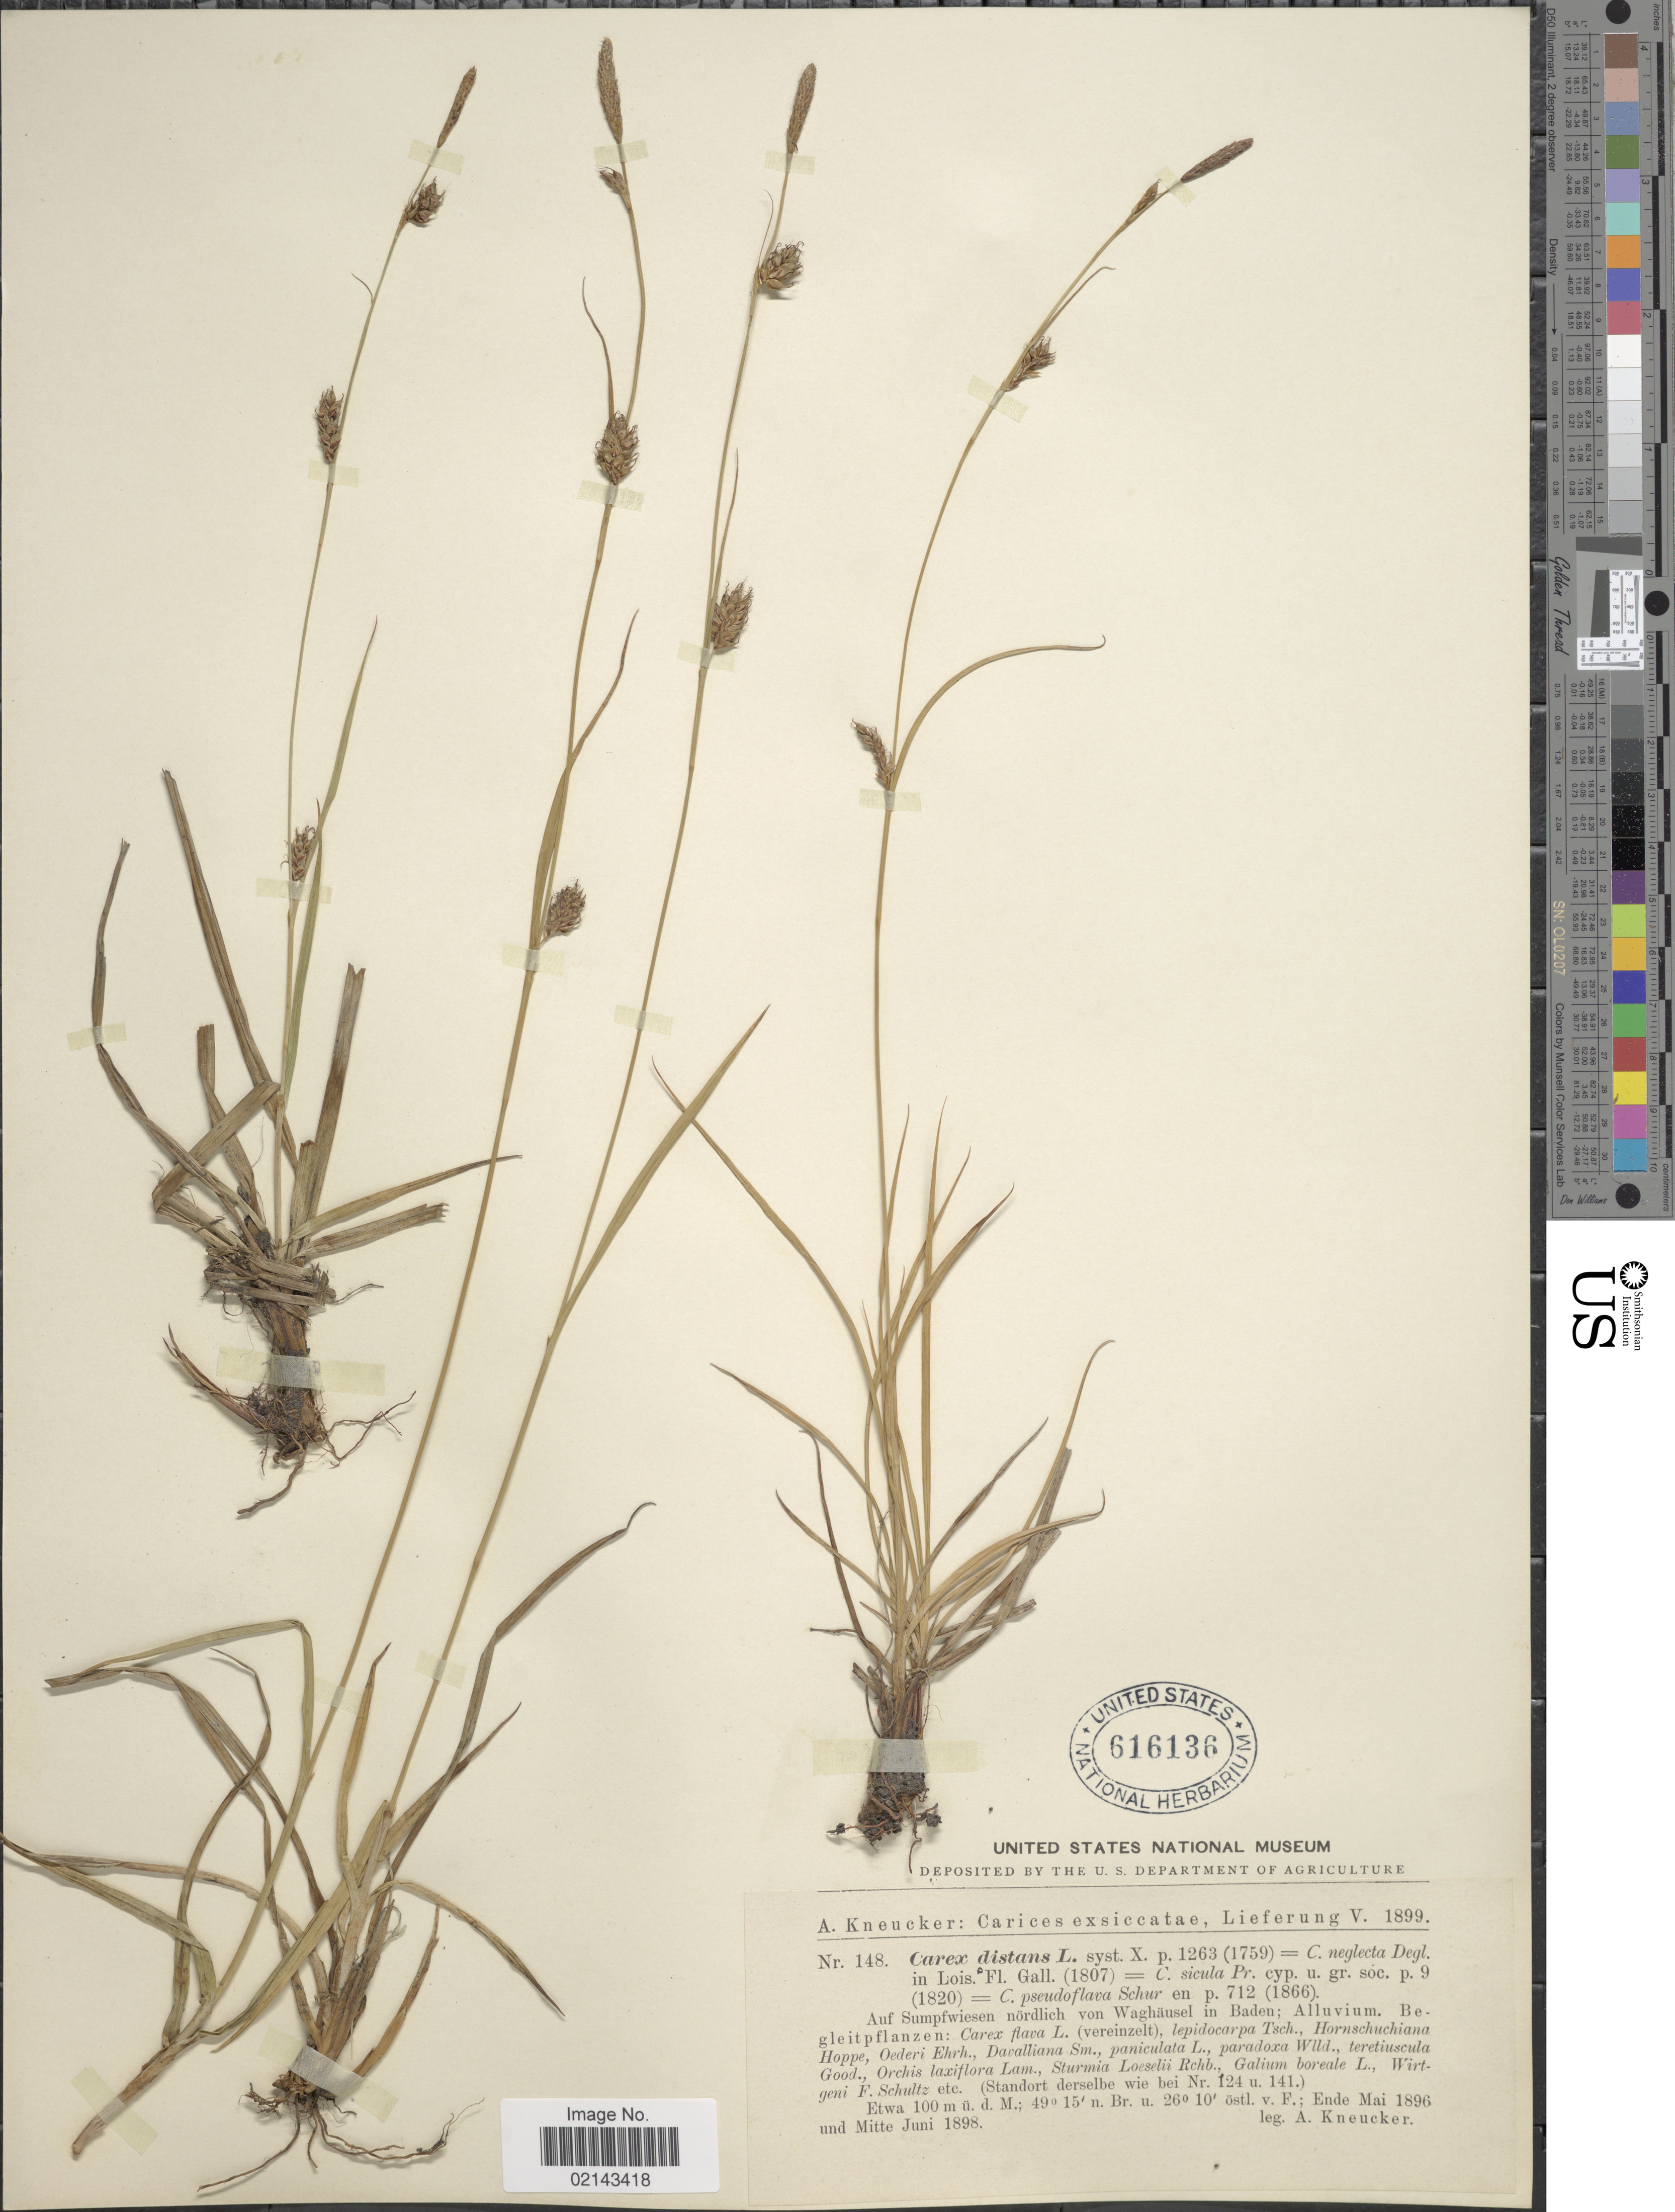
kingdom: Plantae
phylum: Tracheophyta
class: Liliopsida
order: Poales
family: Cyperaceae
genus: Carex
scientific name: Carex distans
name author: L.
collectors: A. Kneucker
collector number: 148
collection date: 1896-05/1898-06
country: Germany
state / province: Baden-Württemberg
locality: Auf Sumpfwiesen nordlich von Waghausel in Baden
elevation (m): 100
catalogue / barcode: US 616136